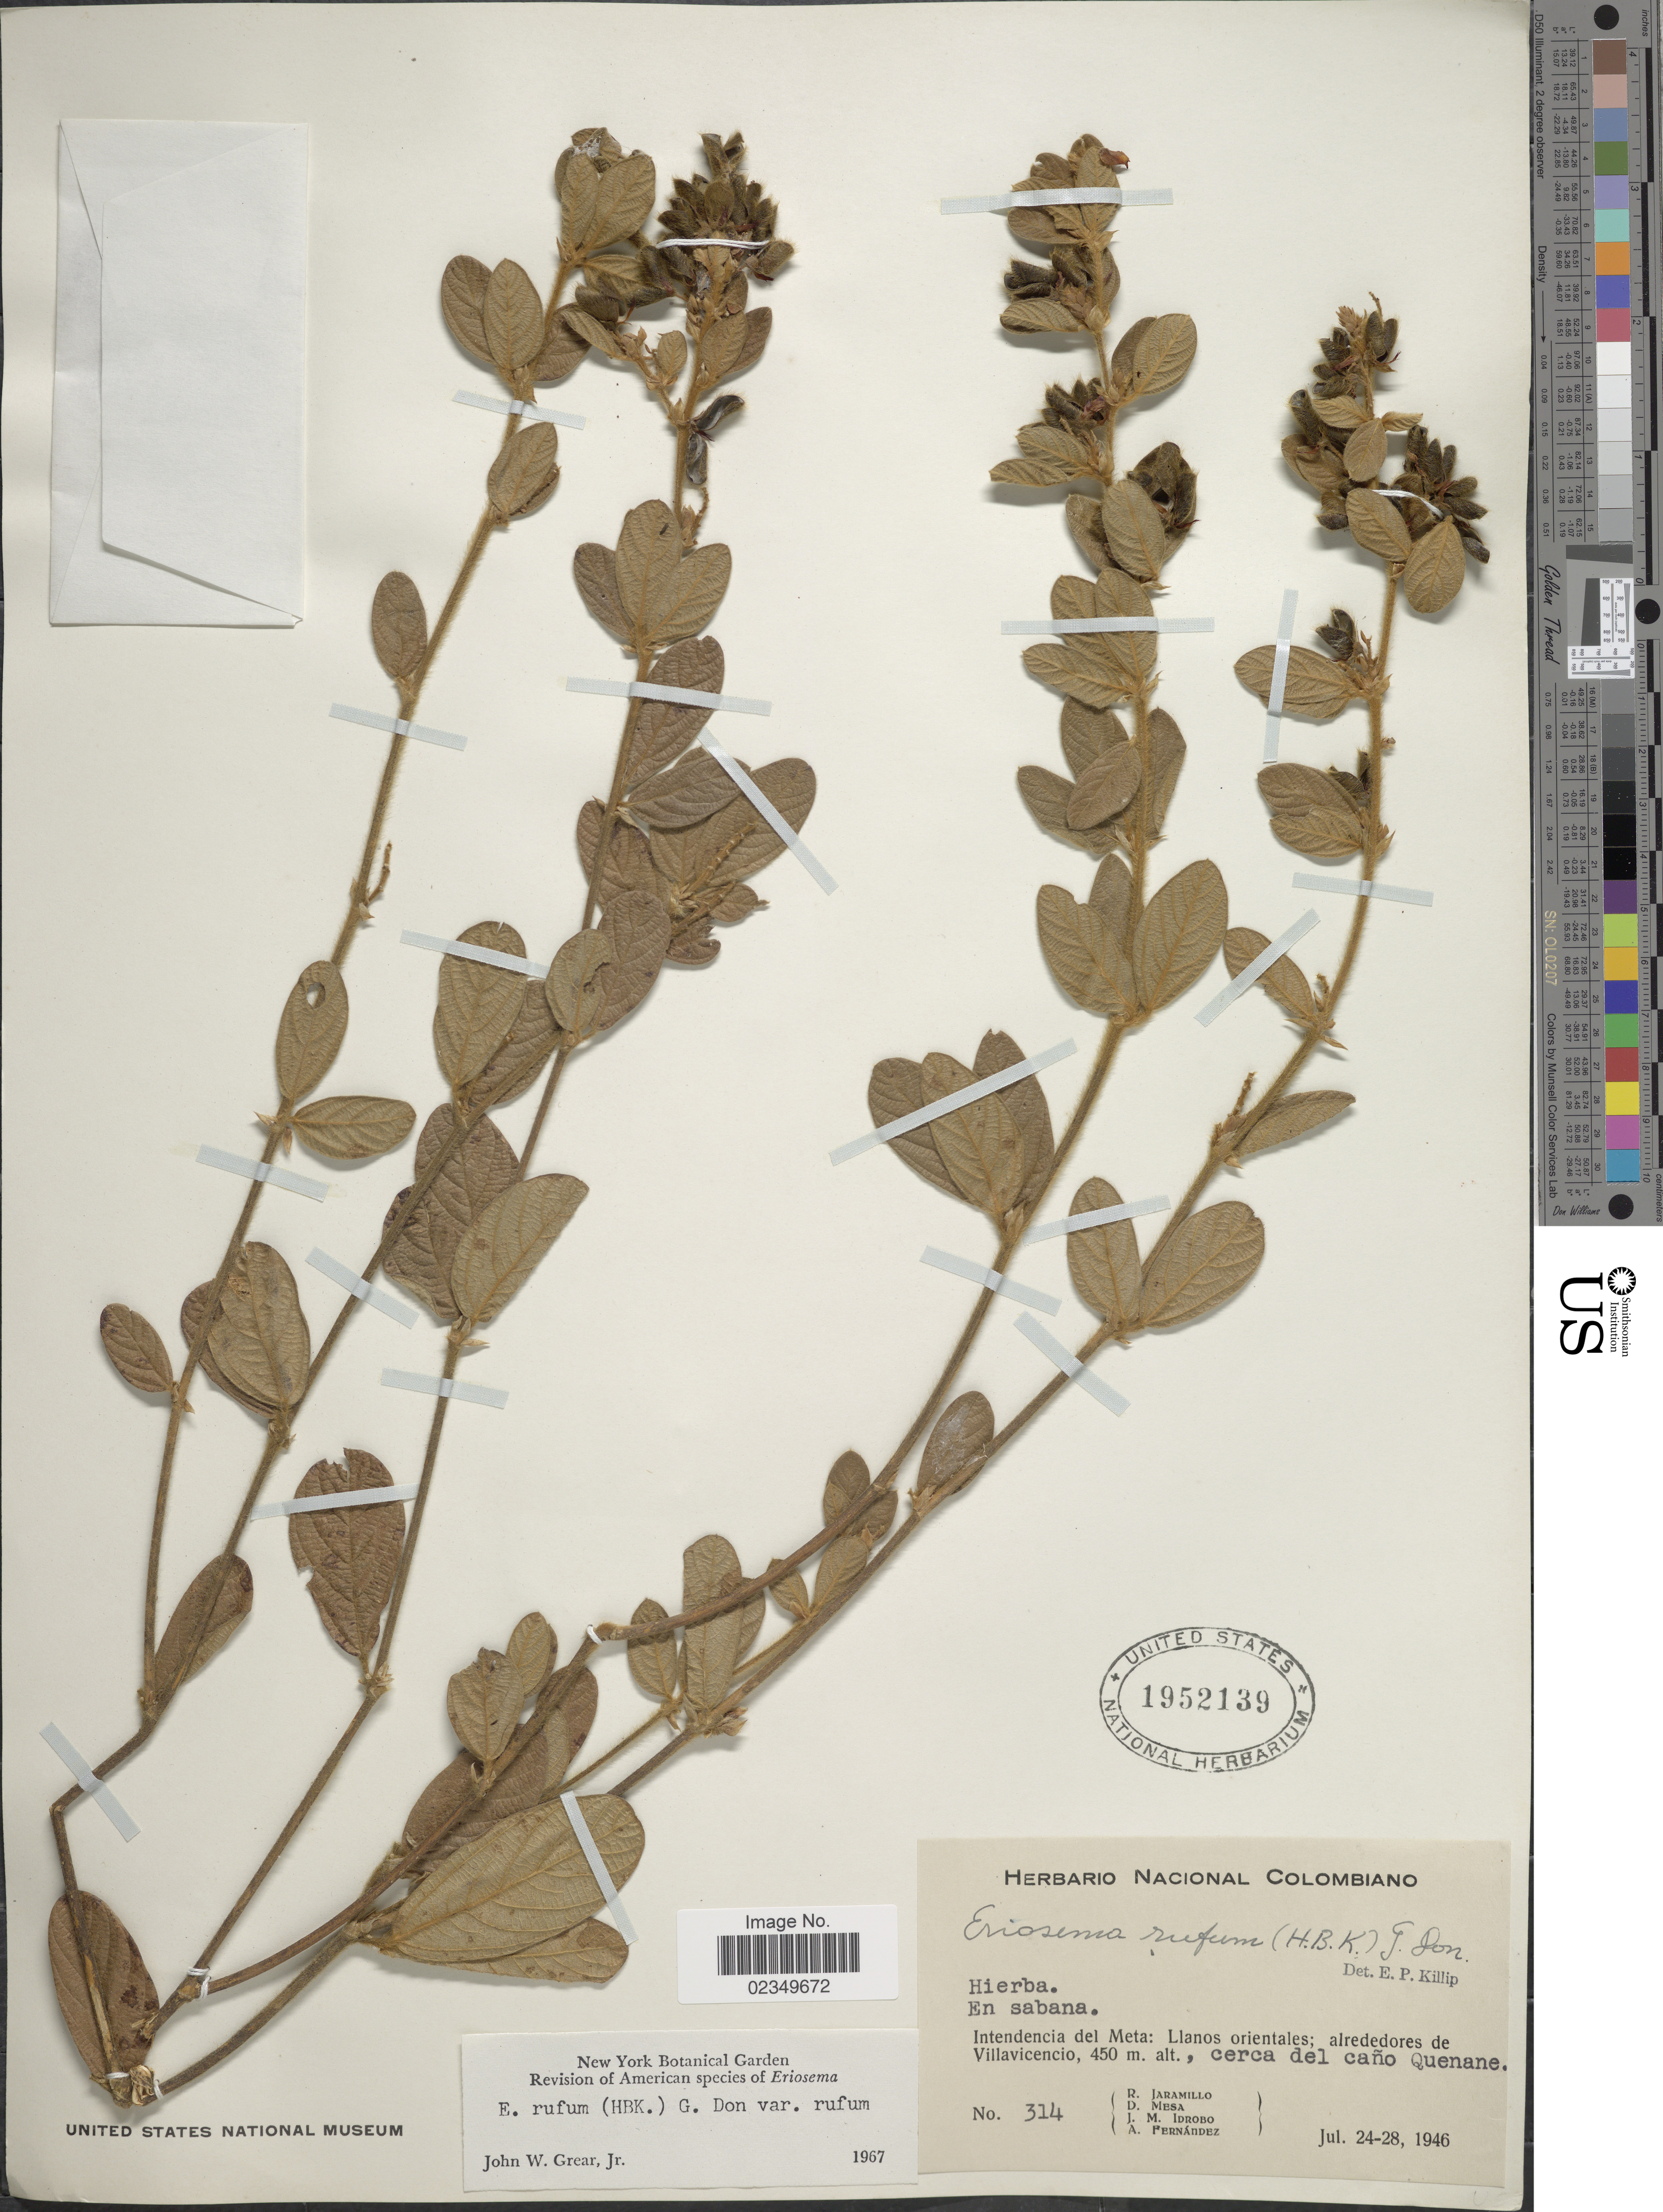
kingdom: Plantae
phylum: Tracheophyta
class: Magnoliopsida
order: Fabales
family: Fabaceae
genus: Eriosema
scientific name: Eriosema rufum var. rufum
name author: (Kunth) G. Don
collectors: R. Jaramillo M., D. Mesa, J. M. Idrobo & A. Fernández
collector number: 314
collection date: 1946-07-24/1946-07-28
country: Colombia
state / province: Meta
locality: Intendencia del Meta: Llanos orientales: alrededores de Villavicencio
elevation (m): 450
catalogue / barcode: US 1952139